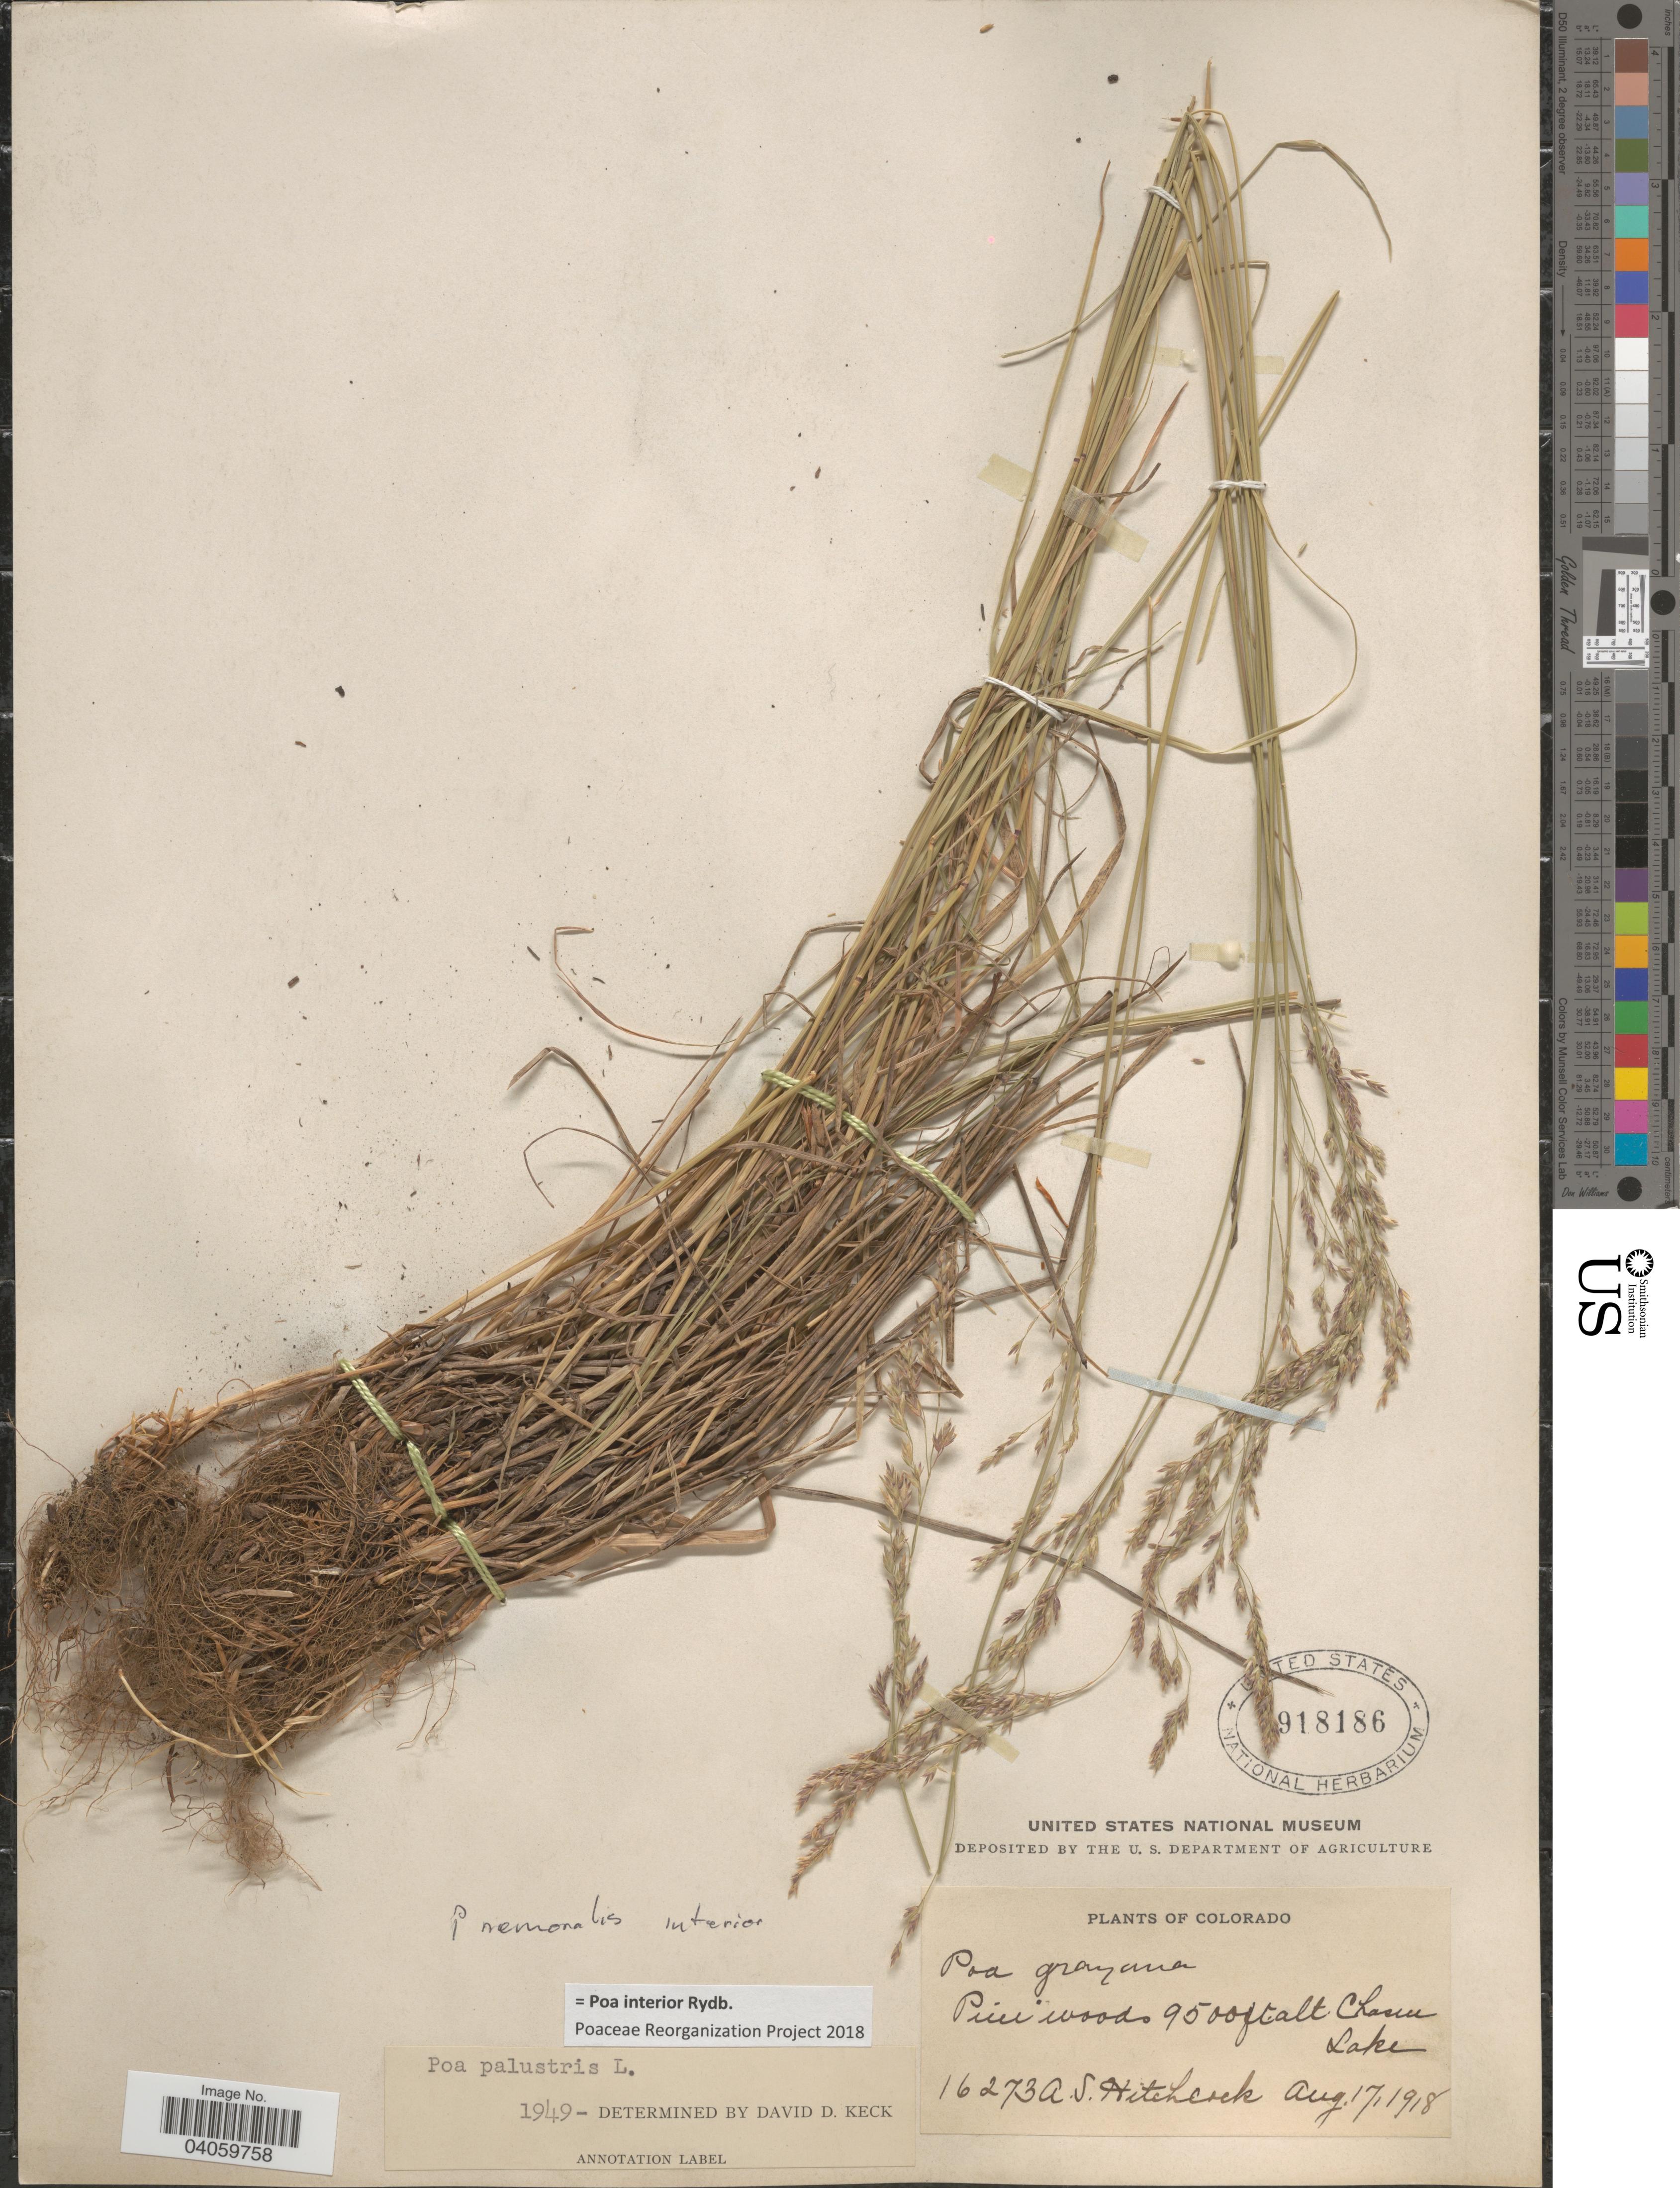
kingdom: Plantae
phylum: Tracheophyta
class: Liliopsida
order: Poales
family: Poaceae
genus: Poa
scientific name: Poa interior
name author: Rydb.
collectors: A. S. Hitchcock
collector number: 16273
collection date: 1918-08-17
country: United States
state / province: Colorado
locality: Chasm Lake.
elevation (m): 2896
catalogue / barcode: US 918186